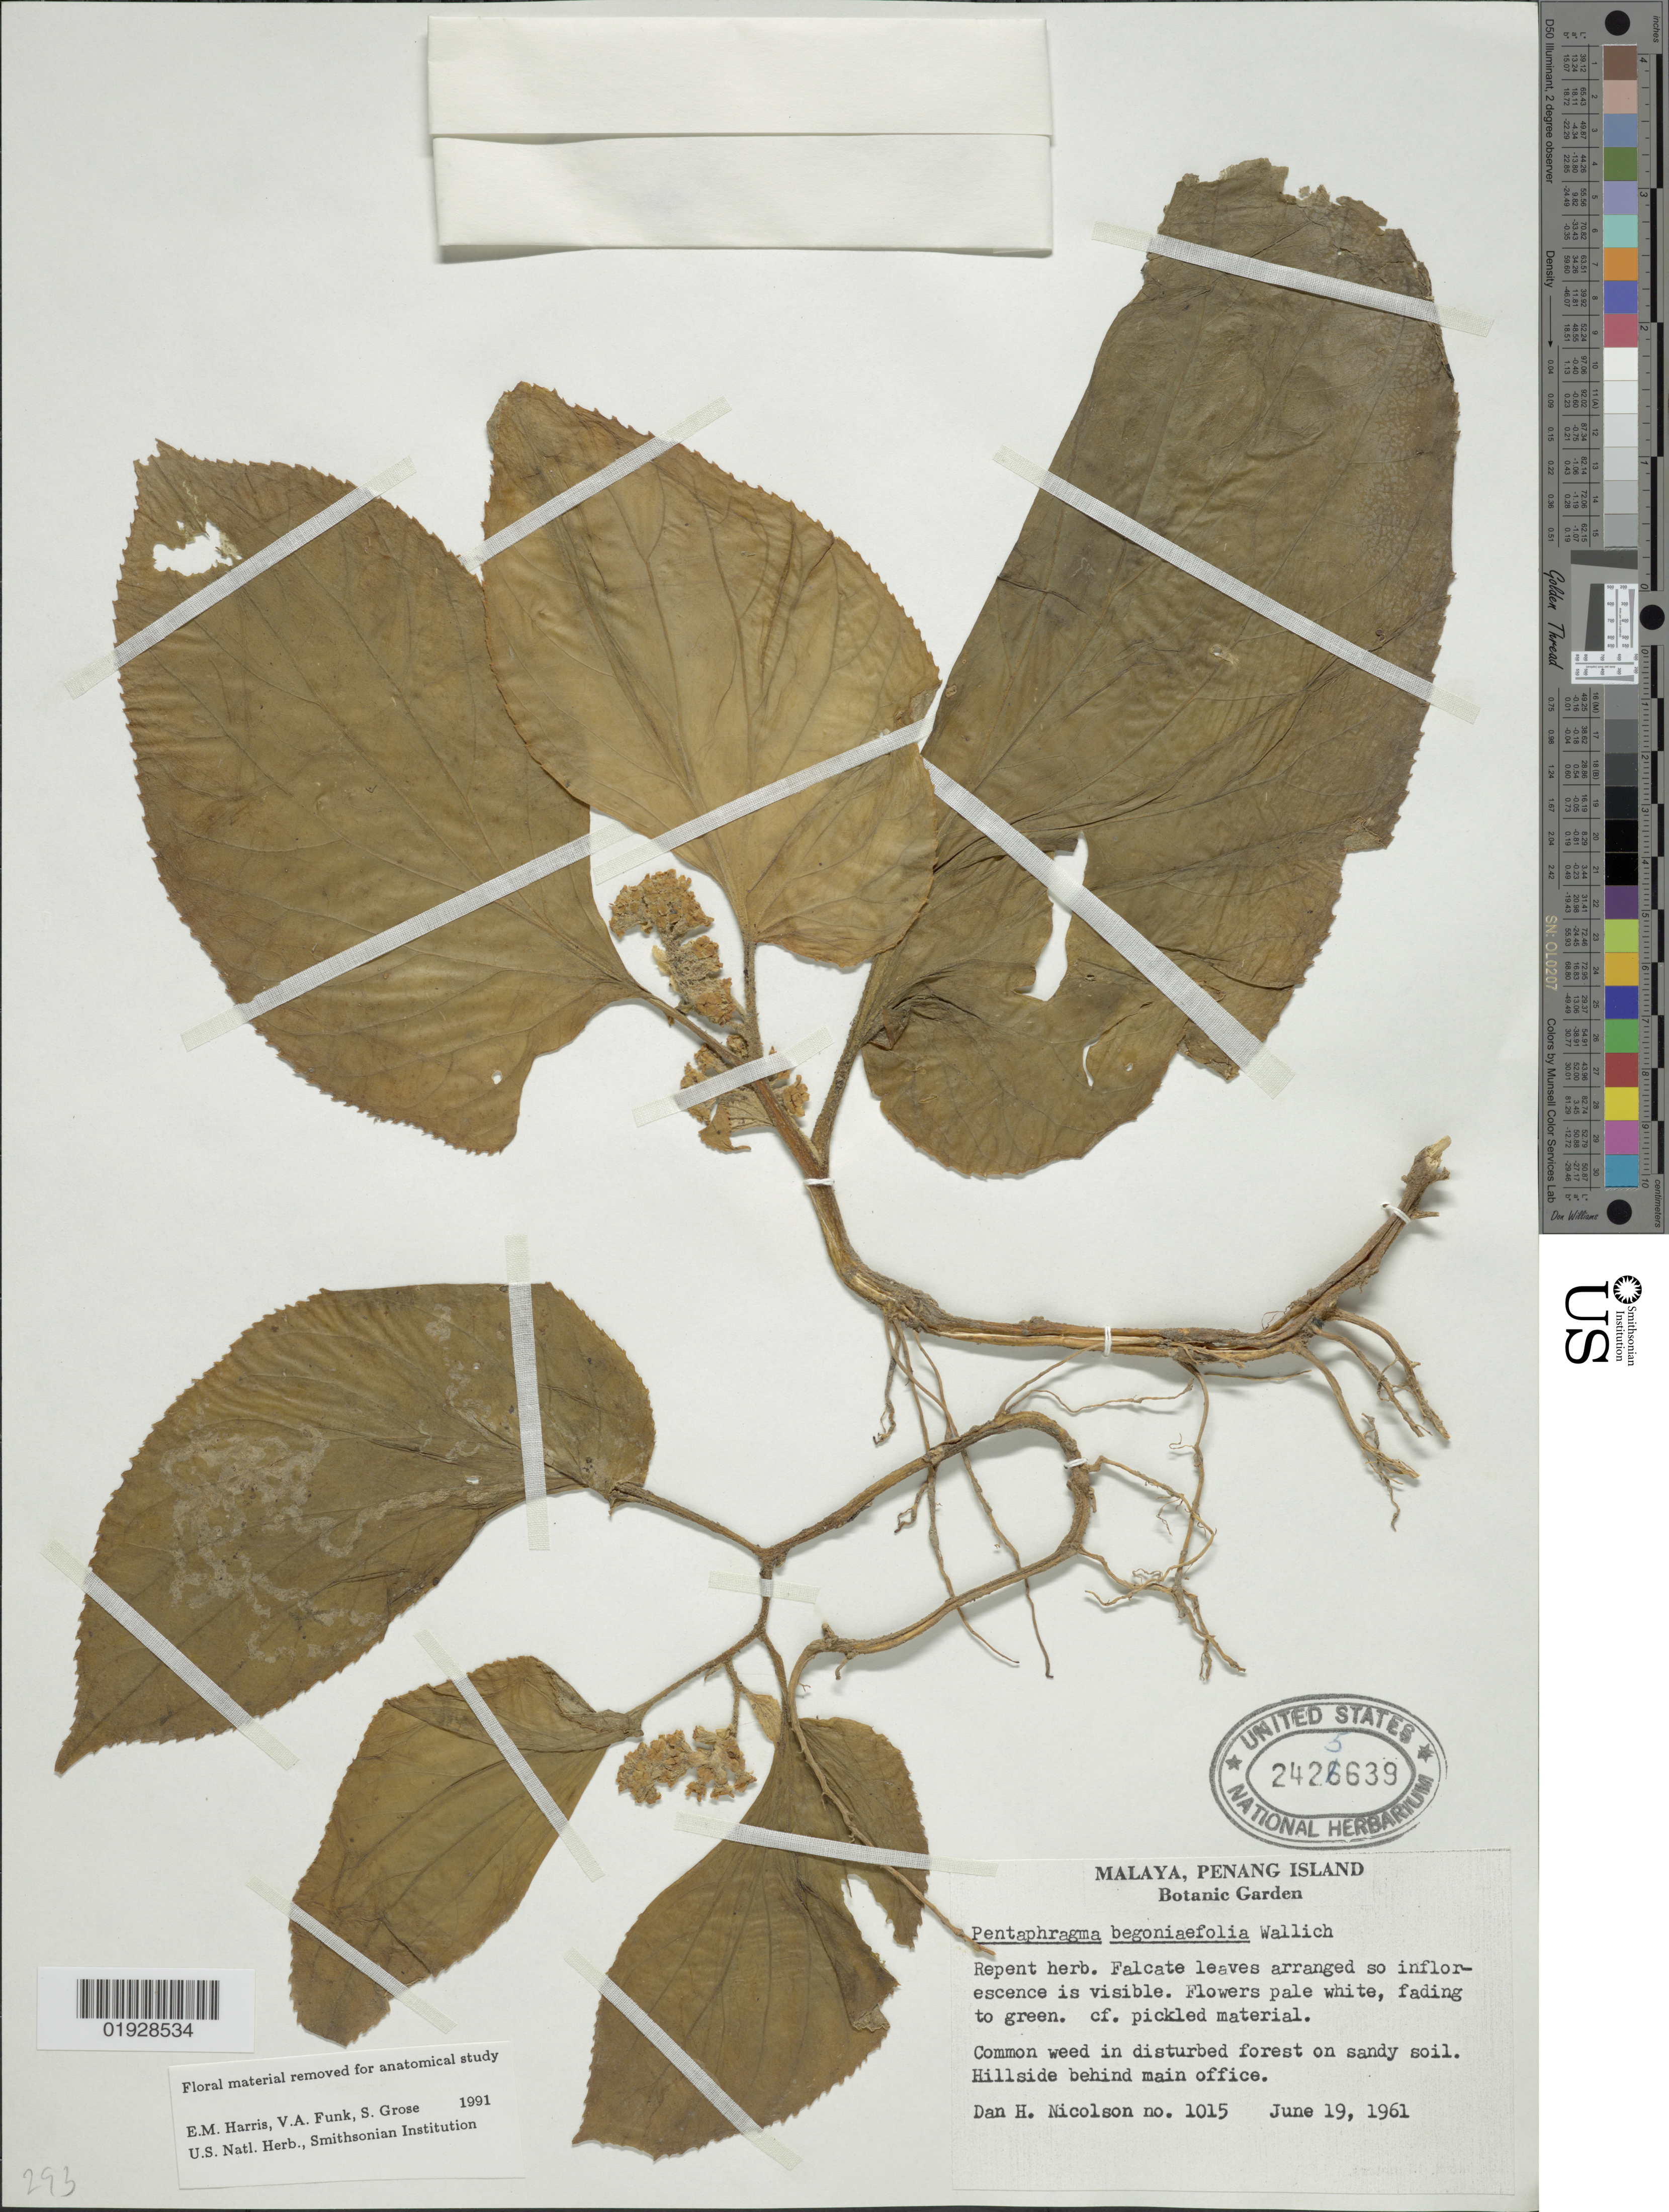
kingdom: Plantae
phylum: Tracheophyta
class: Magnoliopsida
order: Asterales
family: Pentaphragmataceae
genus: Pentaphragma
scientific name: Pentaphragma begoniifolia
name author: Wall. ex G. Don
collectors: D. Nicholson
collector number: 1015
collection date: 1961-06-19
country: Malaysia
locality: Malaya, Penang Island. Botanic Garden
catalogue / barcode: US 2425639